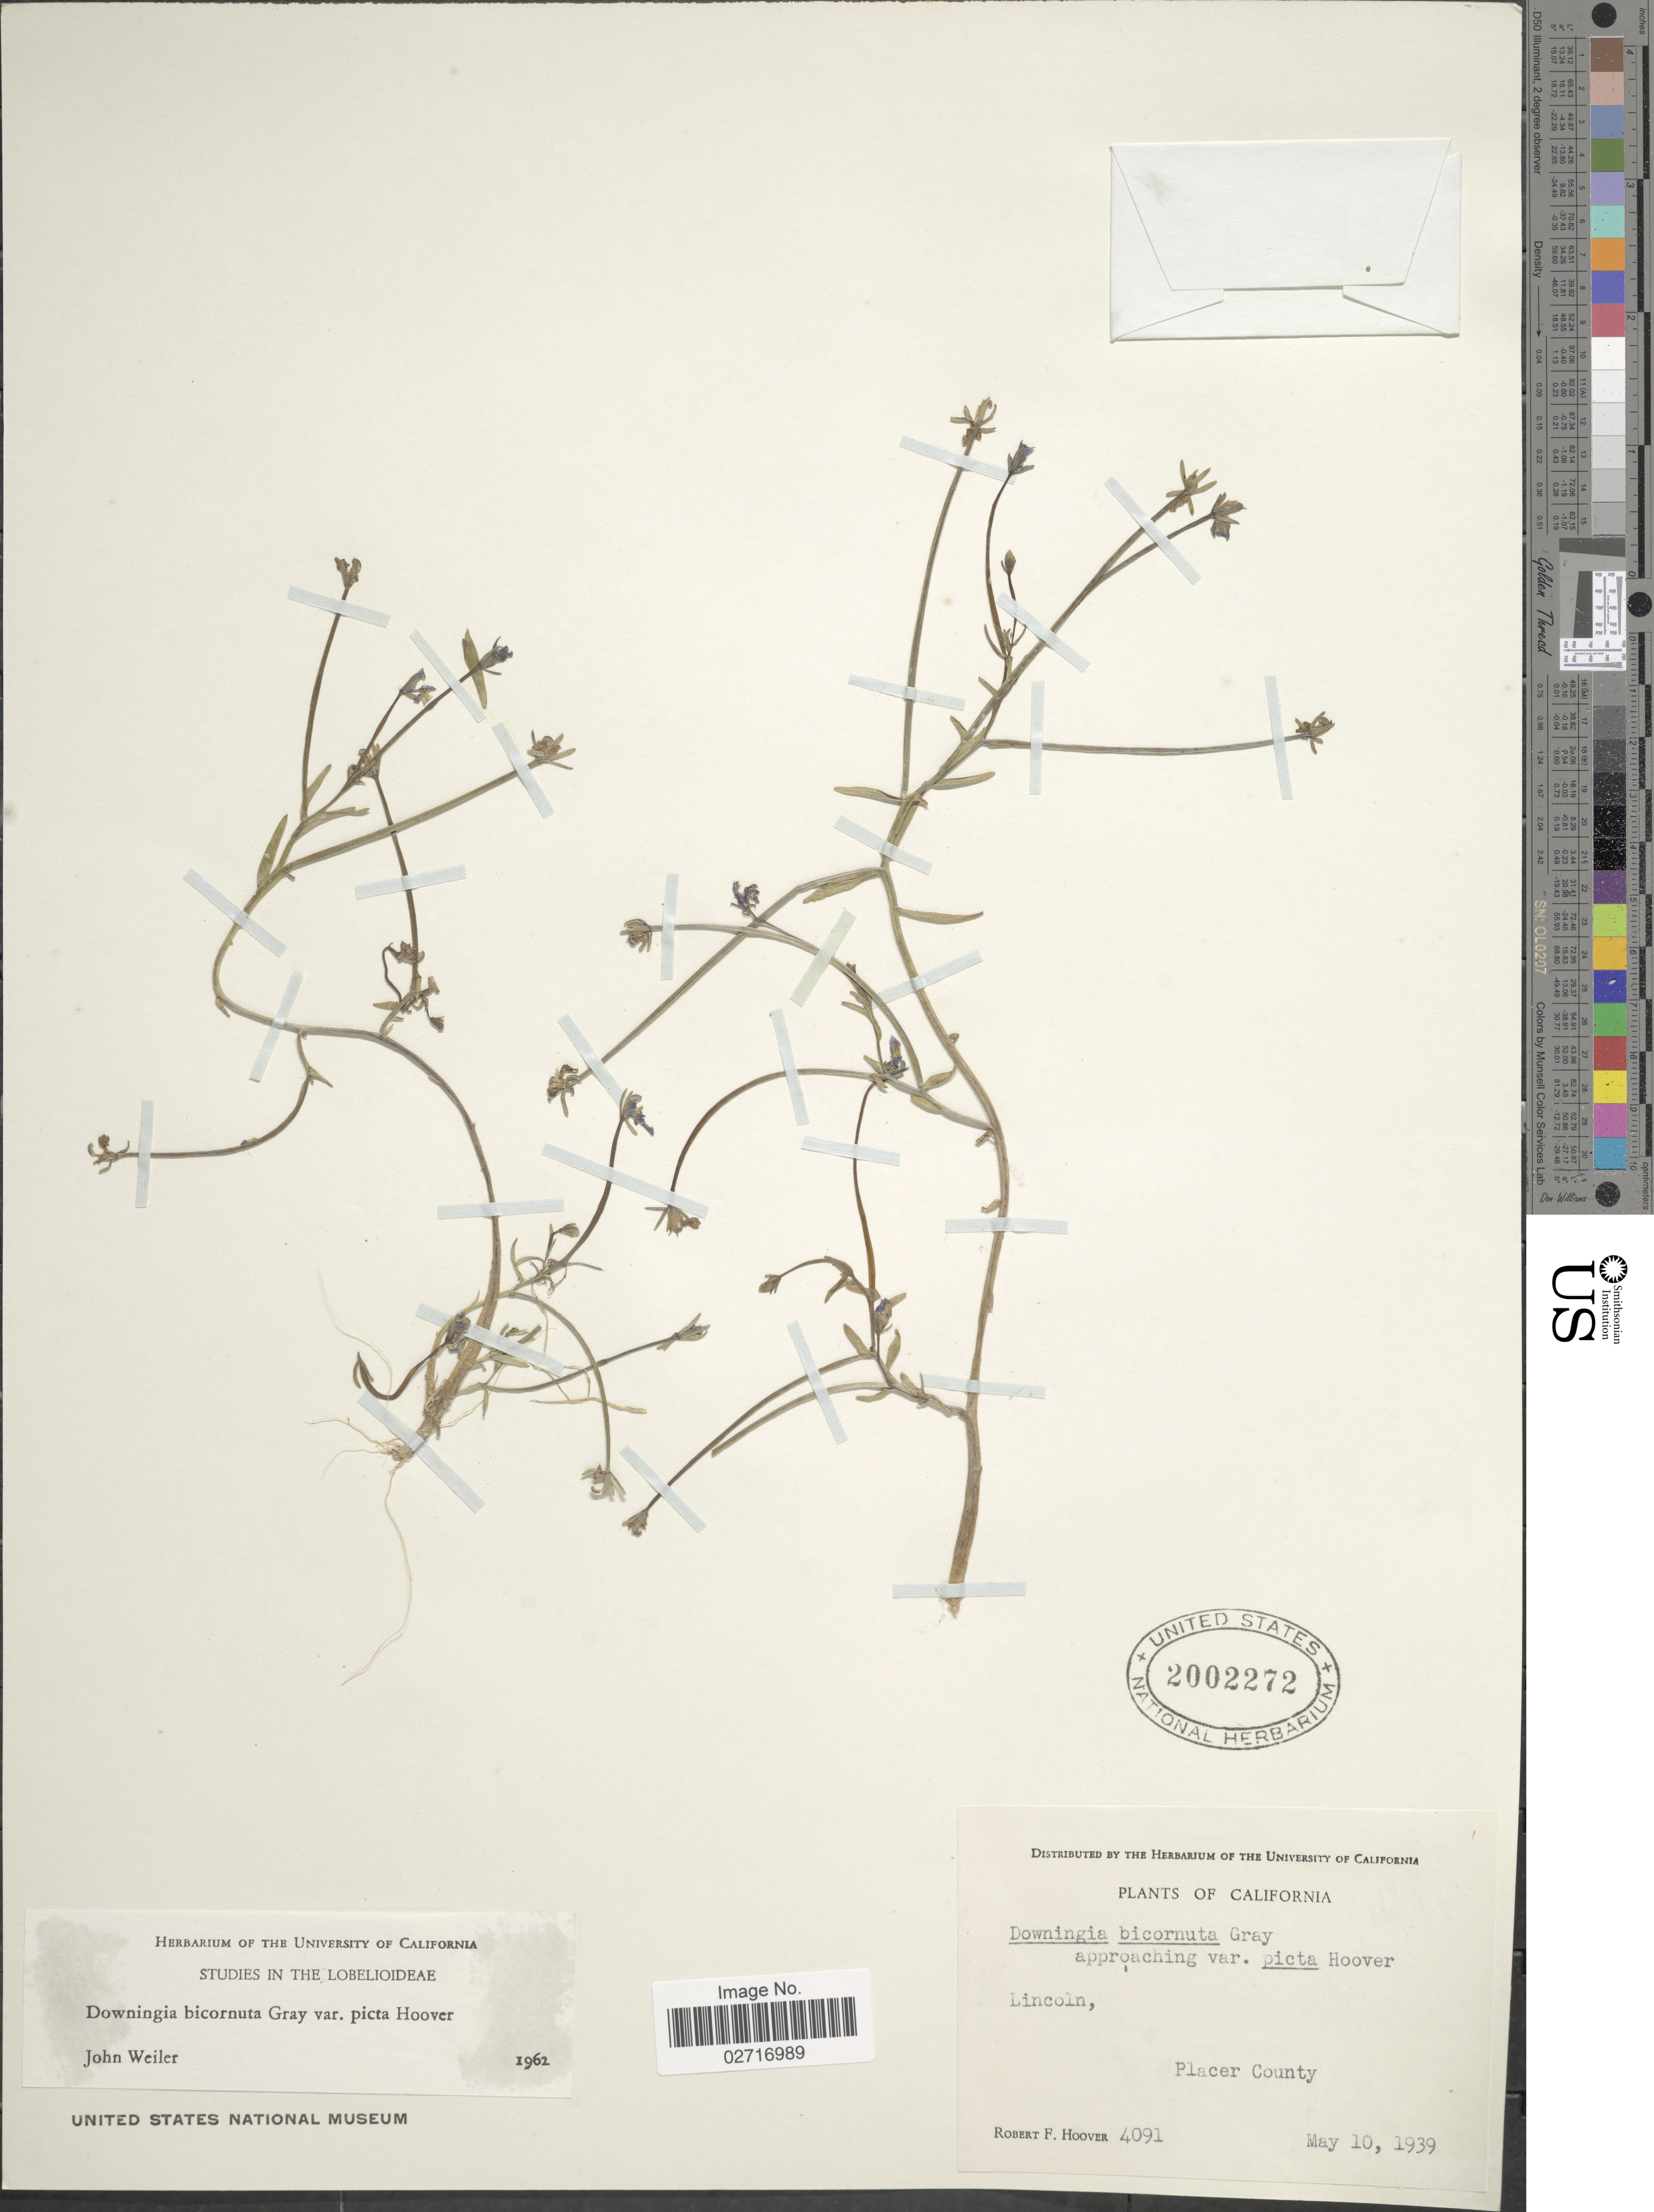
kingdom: Plantae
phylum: Tracheophyta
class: Magnoliopsida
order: Asterales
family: Campanulaceae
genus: Downingia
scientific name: Downingia bicornuta var. picta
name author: Hoover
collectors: R. F. Hoover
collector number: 4091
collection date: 1939-05-10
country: United States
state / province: California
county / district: Placer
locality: Lincoln, Placer County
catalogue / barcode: US 2002272